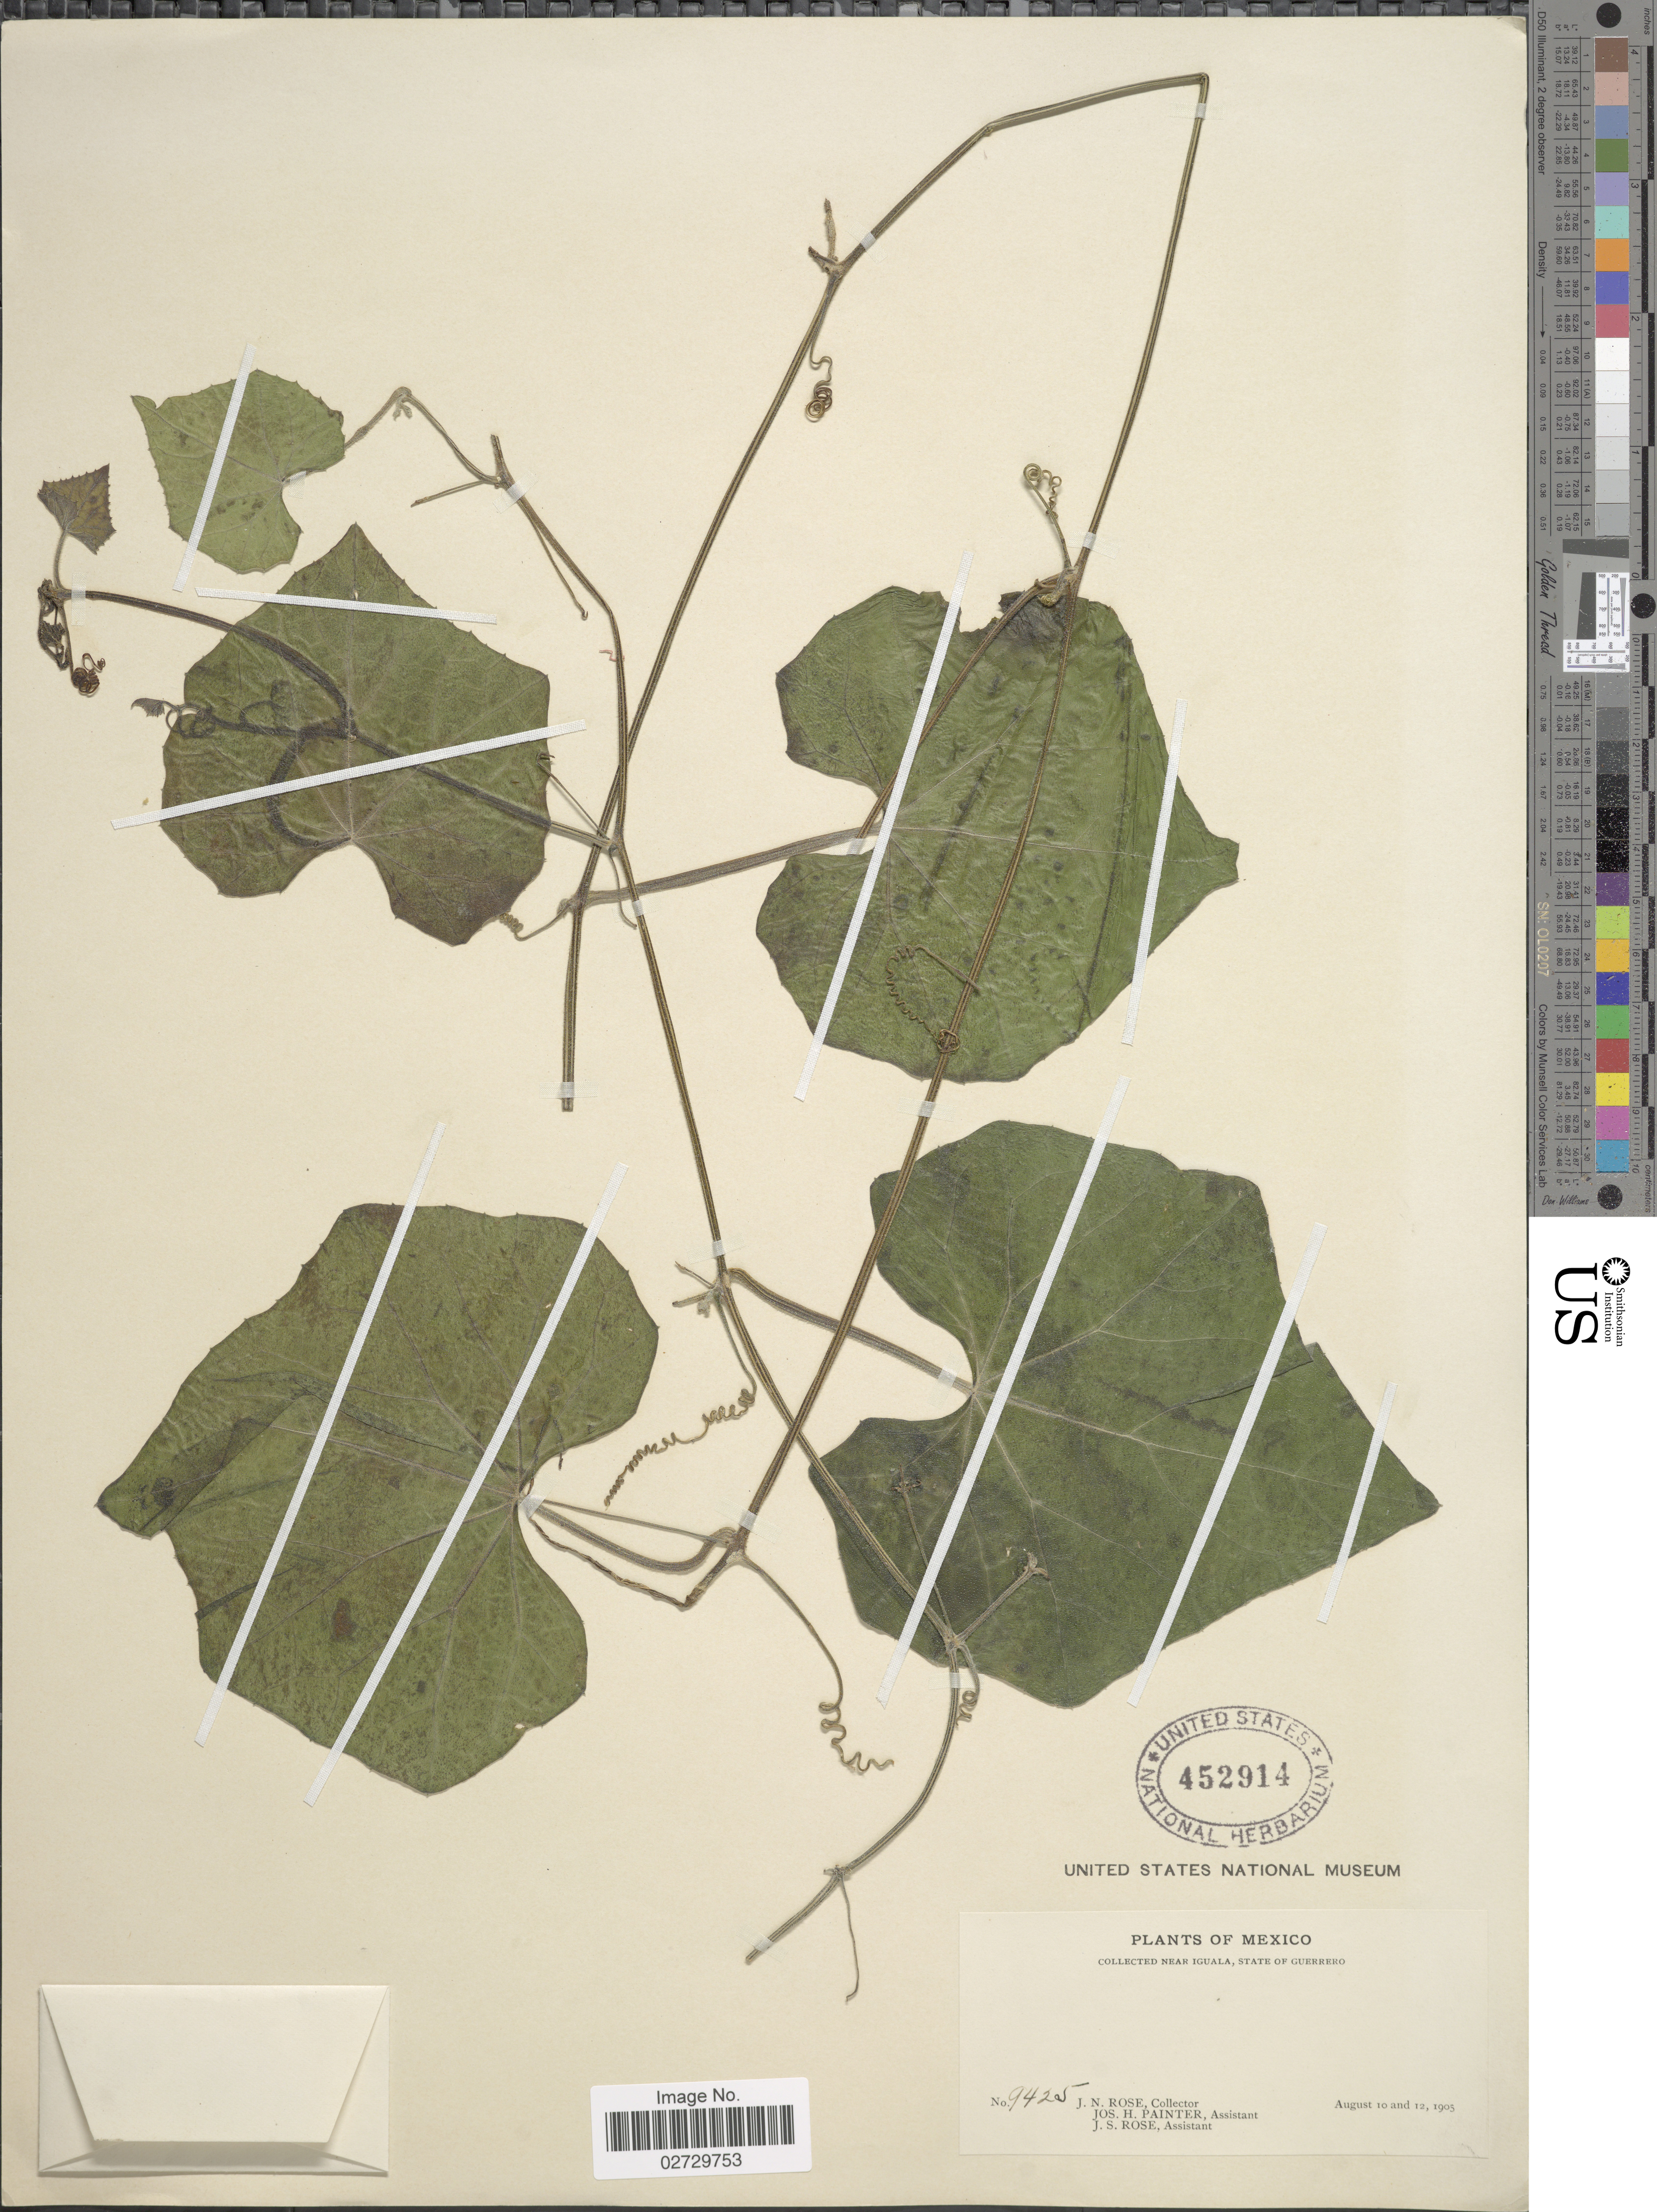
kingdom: Plantae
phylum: Tracheophyta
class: Magnoliopsida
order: Cucurbitales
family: Cucurbitaceae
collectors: J. N. Rose, J. H. Painter & J. S. Rose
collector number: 9425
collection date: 1905-08-10/1905-08-12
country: Mexico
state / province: Guerrero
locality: Near Iguala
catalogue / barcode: US 452914